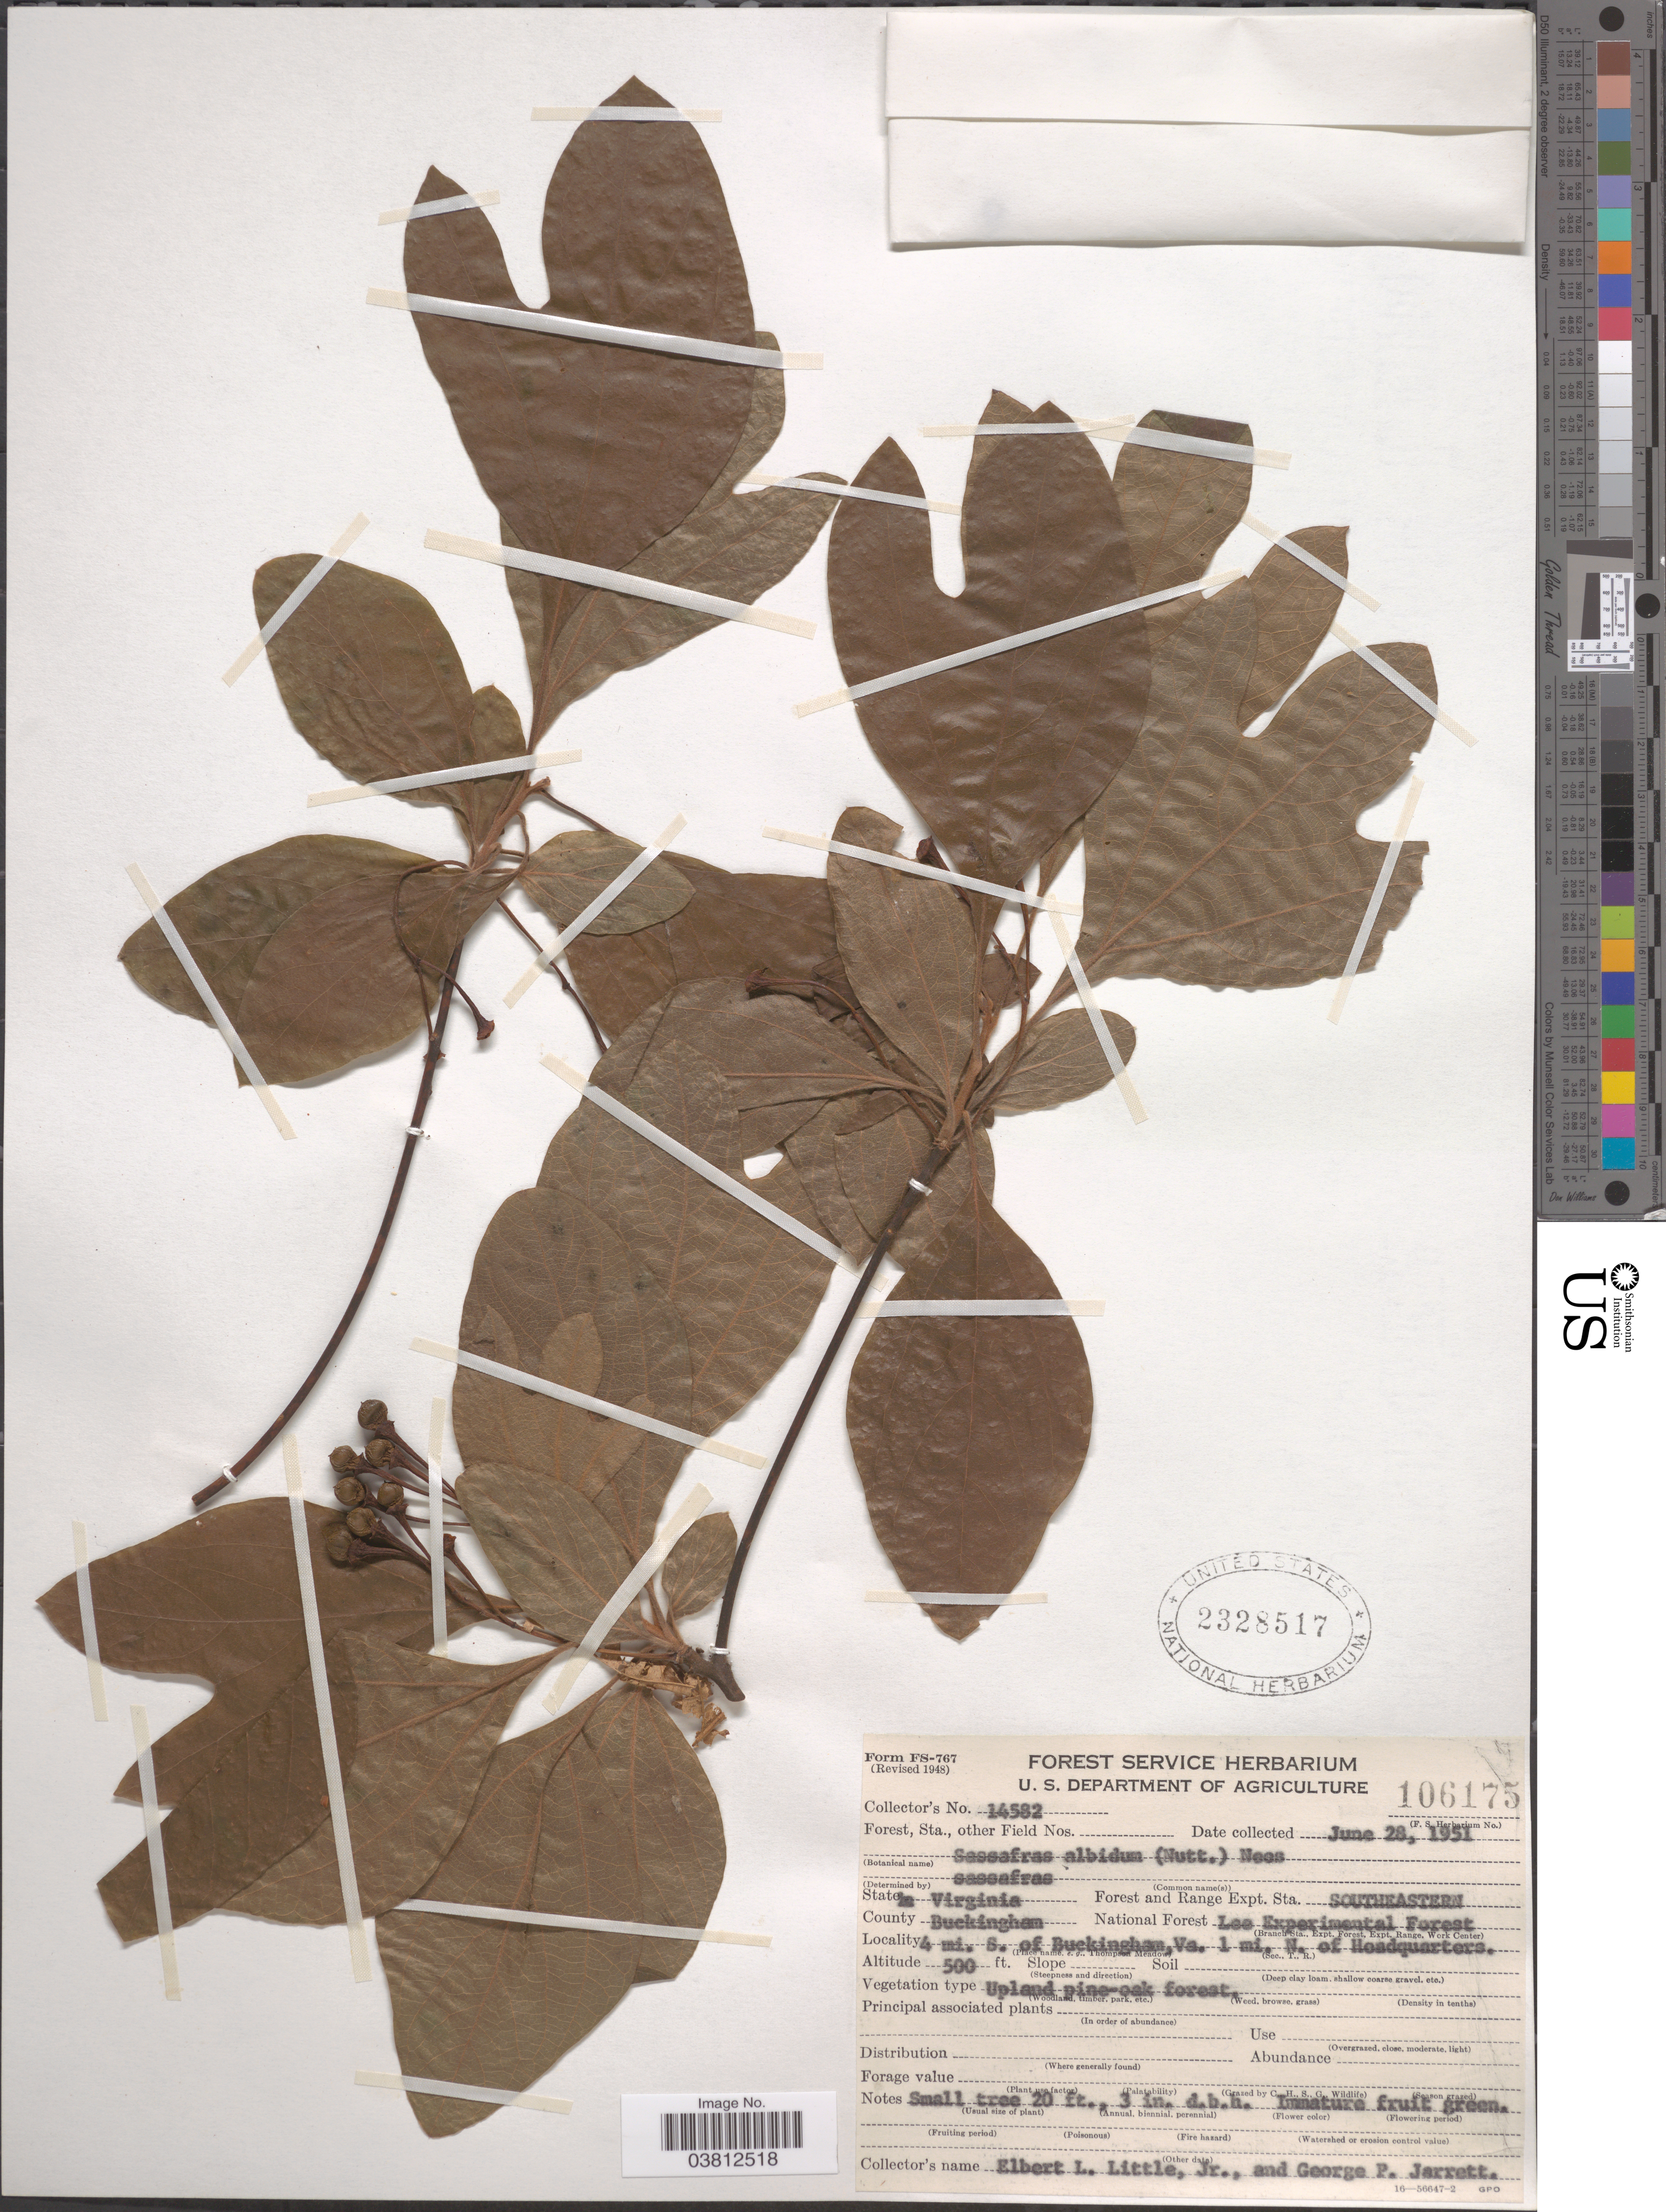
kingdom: Plantae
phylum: Tracheophyta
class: Magnoliopsida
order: Laurales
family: Lauraceae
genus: Sassafras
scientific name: Sassafras albidum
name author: (Nutt.) Nees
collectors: E. L. Little & G. Jarrett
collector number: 14582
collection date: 1951-06-28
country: United States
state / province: Virginia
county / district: Buckingham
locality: Forest and Range Expt. Sta. Southeastern. County Buckingham. National Forest Lee Experimental Forest. 4 mi. S. of Buckingham, 1 mi. N. of Headquarters.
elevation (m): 152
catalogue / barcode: US 2328517